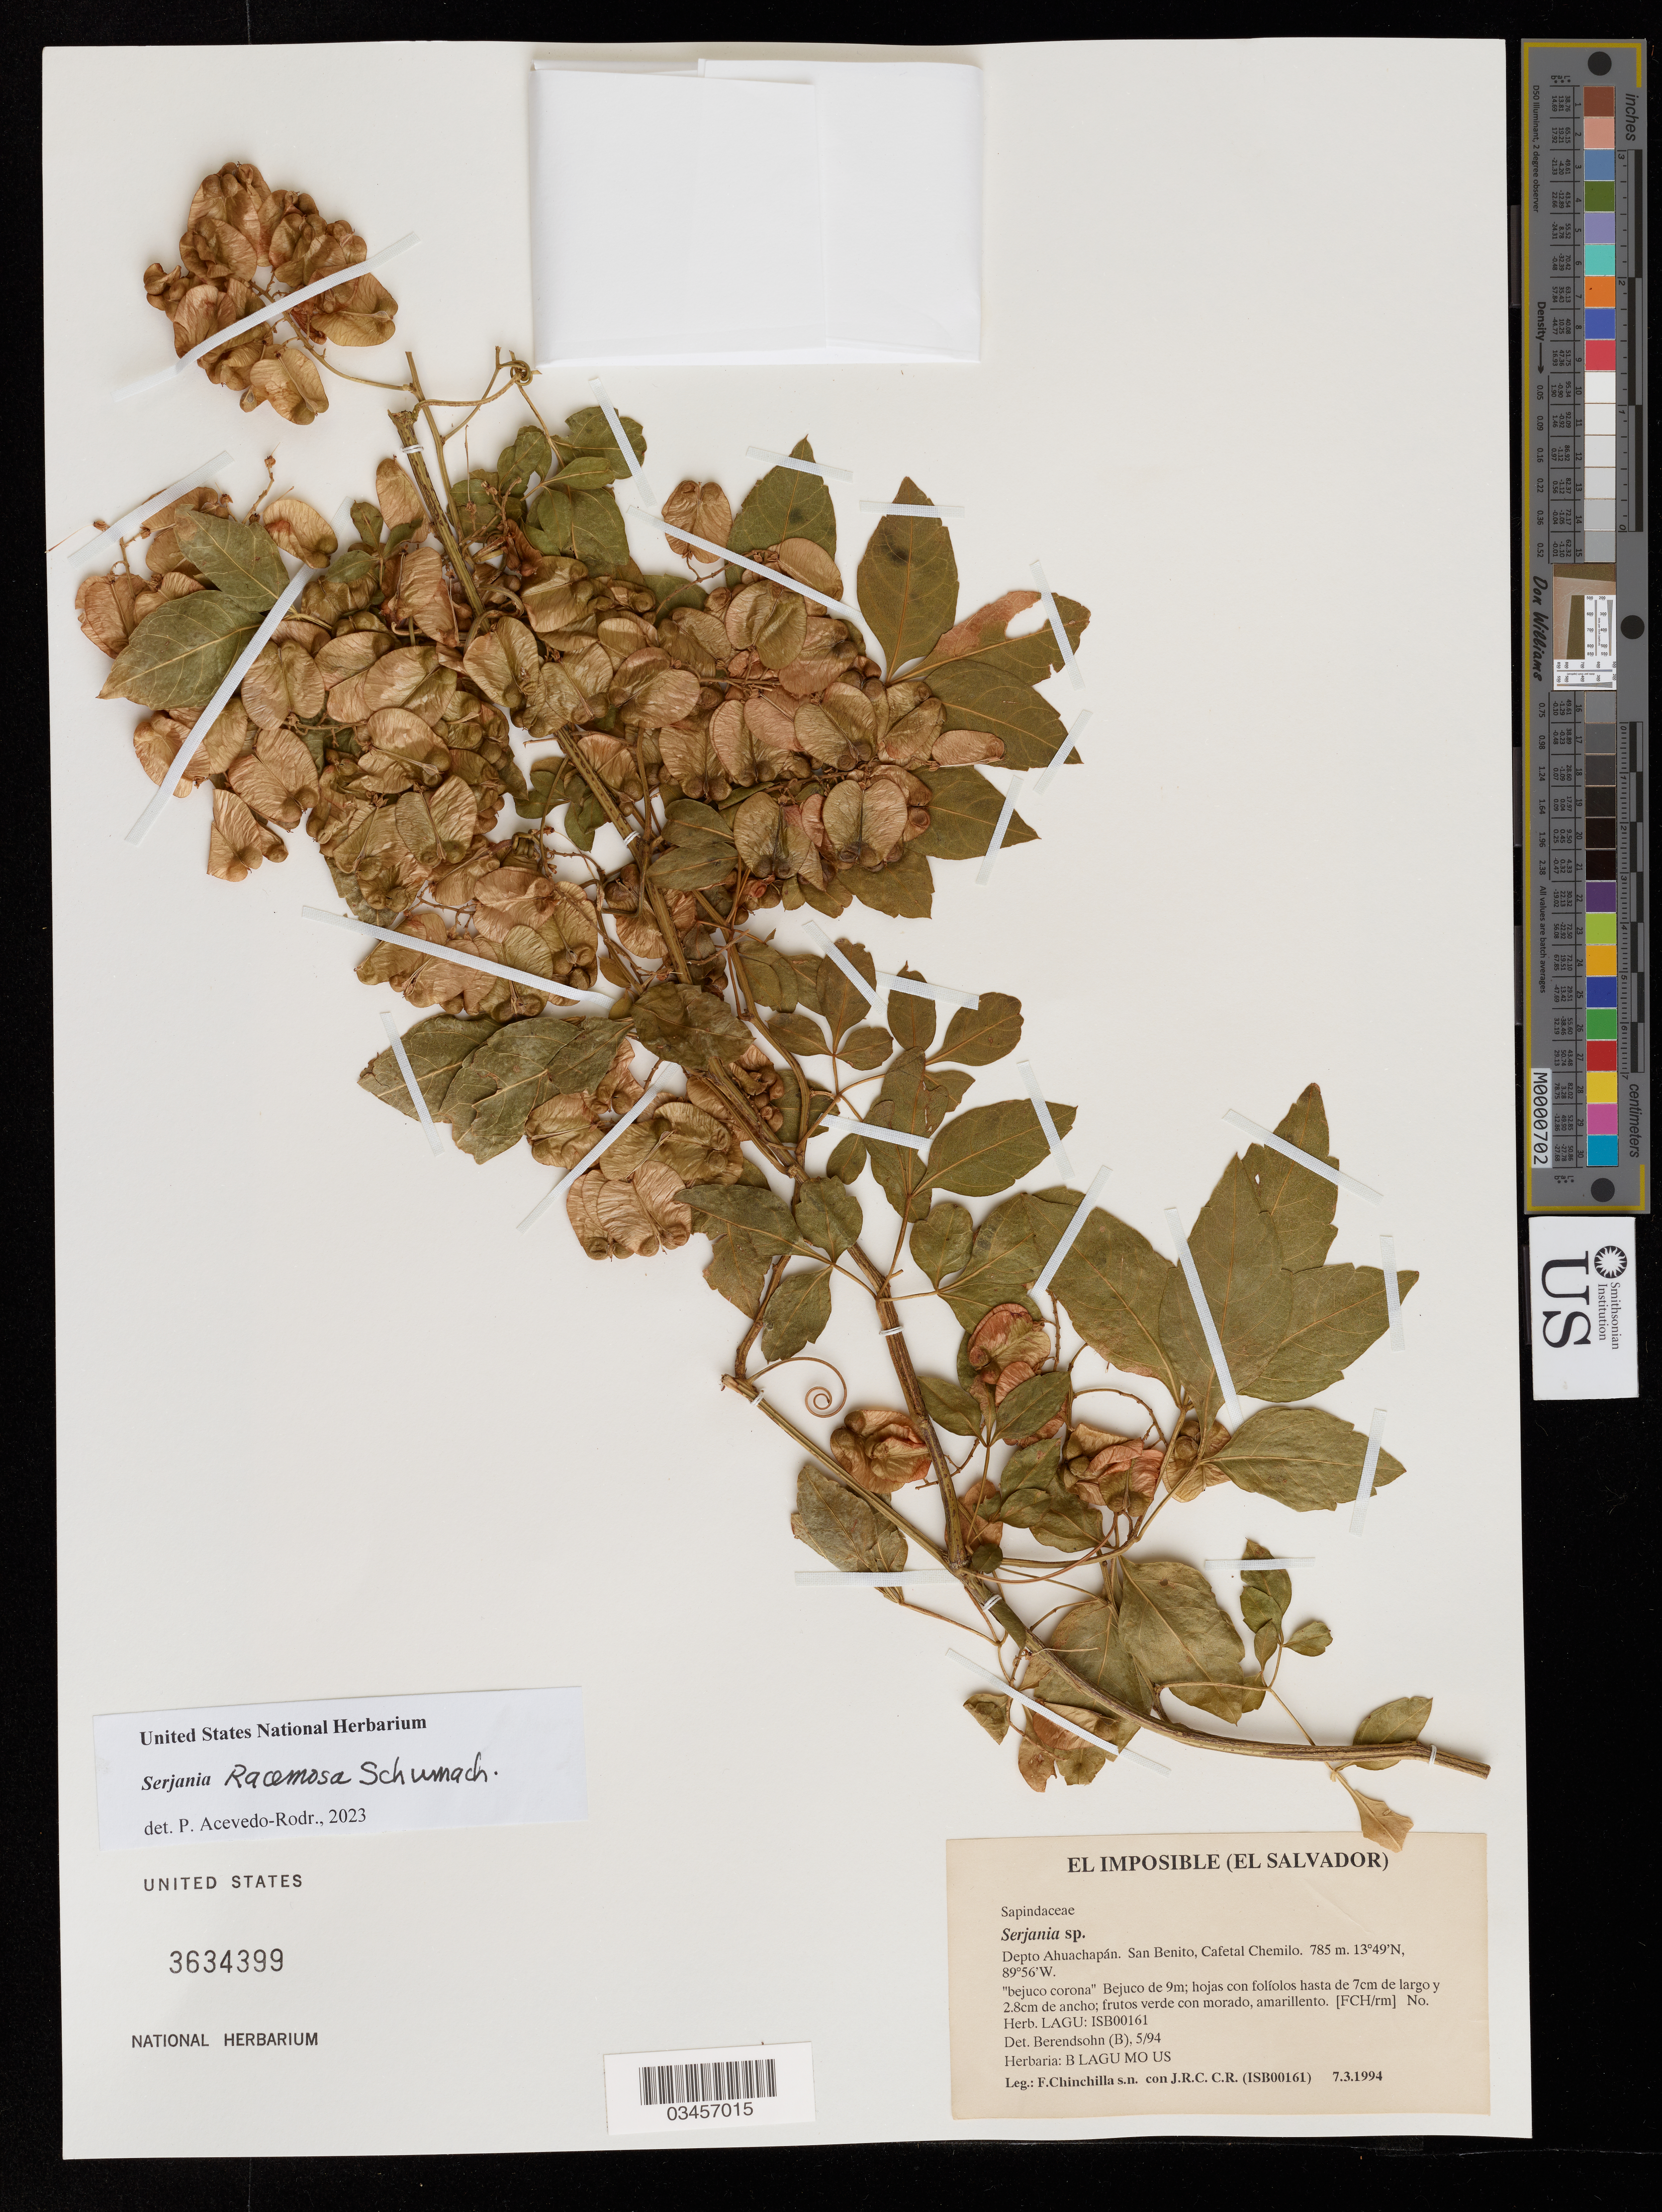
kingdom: Plantae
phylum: Tracheophyta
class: Magnoliopsida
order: Sapindales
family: Sapindaceae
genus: Serjania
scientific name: Serjania racemosa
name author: Schumach.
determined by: Acevedo-Rodriguez, P., (US), Smithsonian Institution - National Museum of Natural History (UNITED STATES)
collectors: F. Chinchilla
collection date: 1994-07-03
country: El Salvador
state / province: Ahuachapán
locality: San Benito, Cafetal Chemilo.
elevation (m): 785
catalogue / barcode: US 3634399